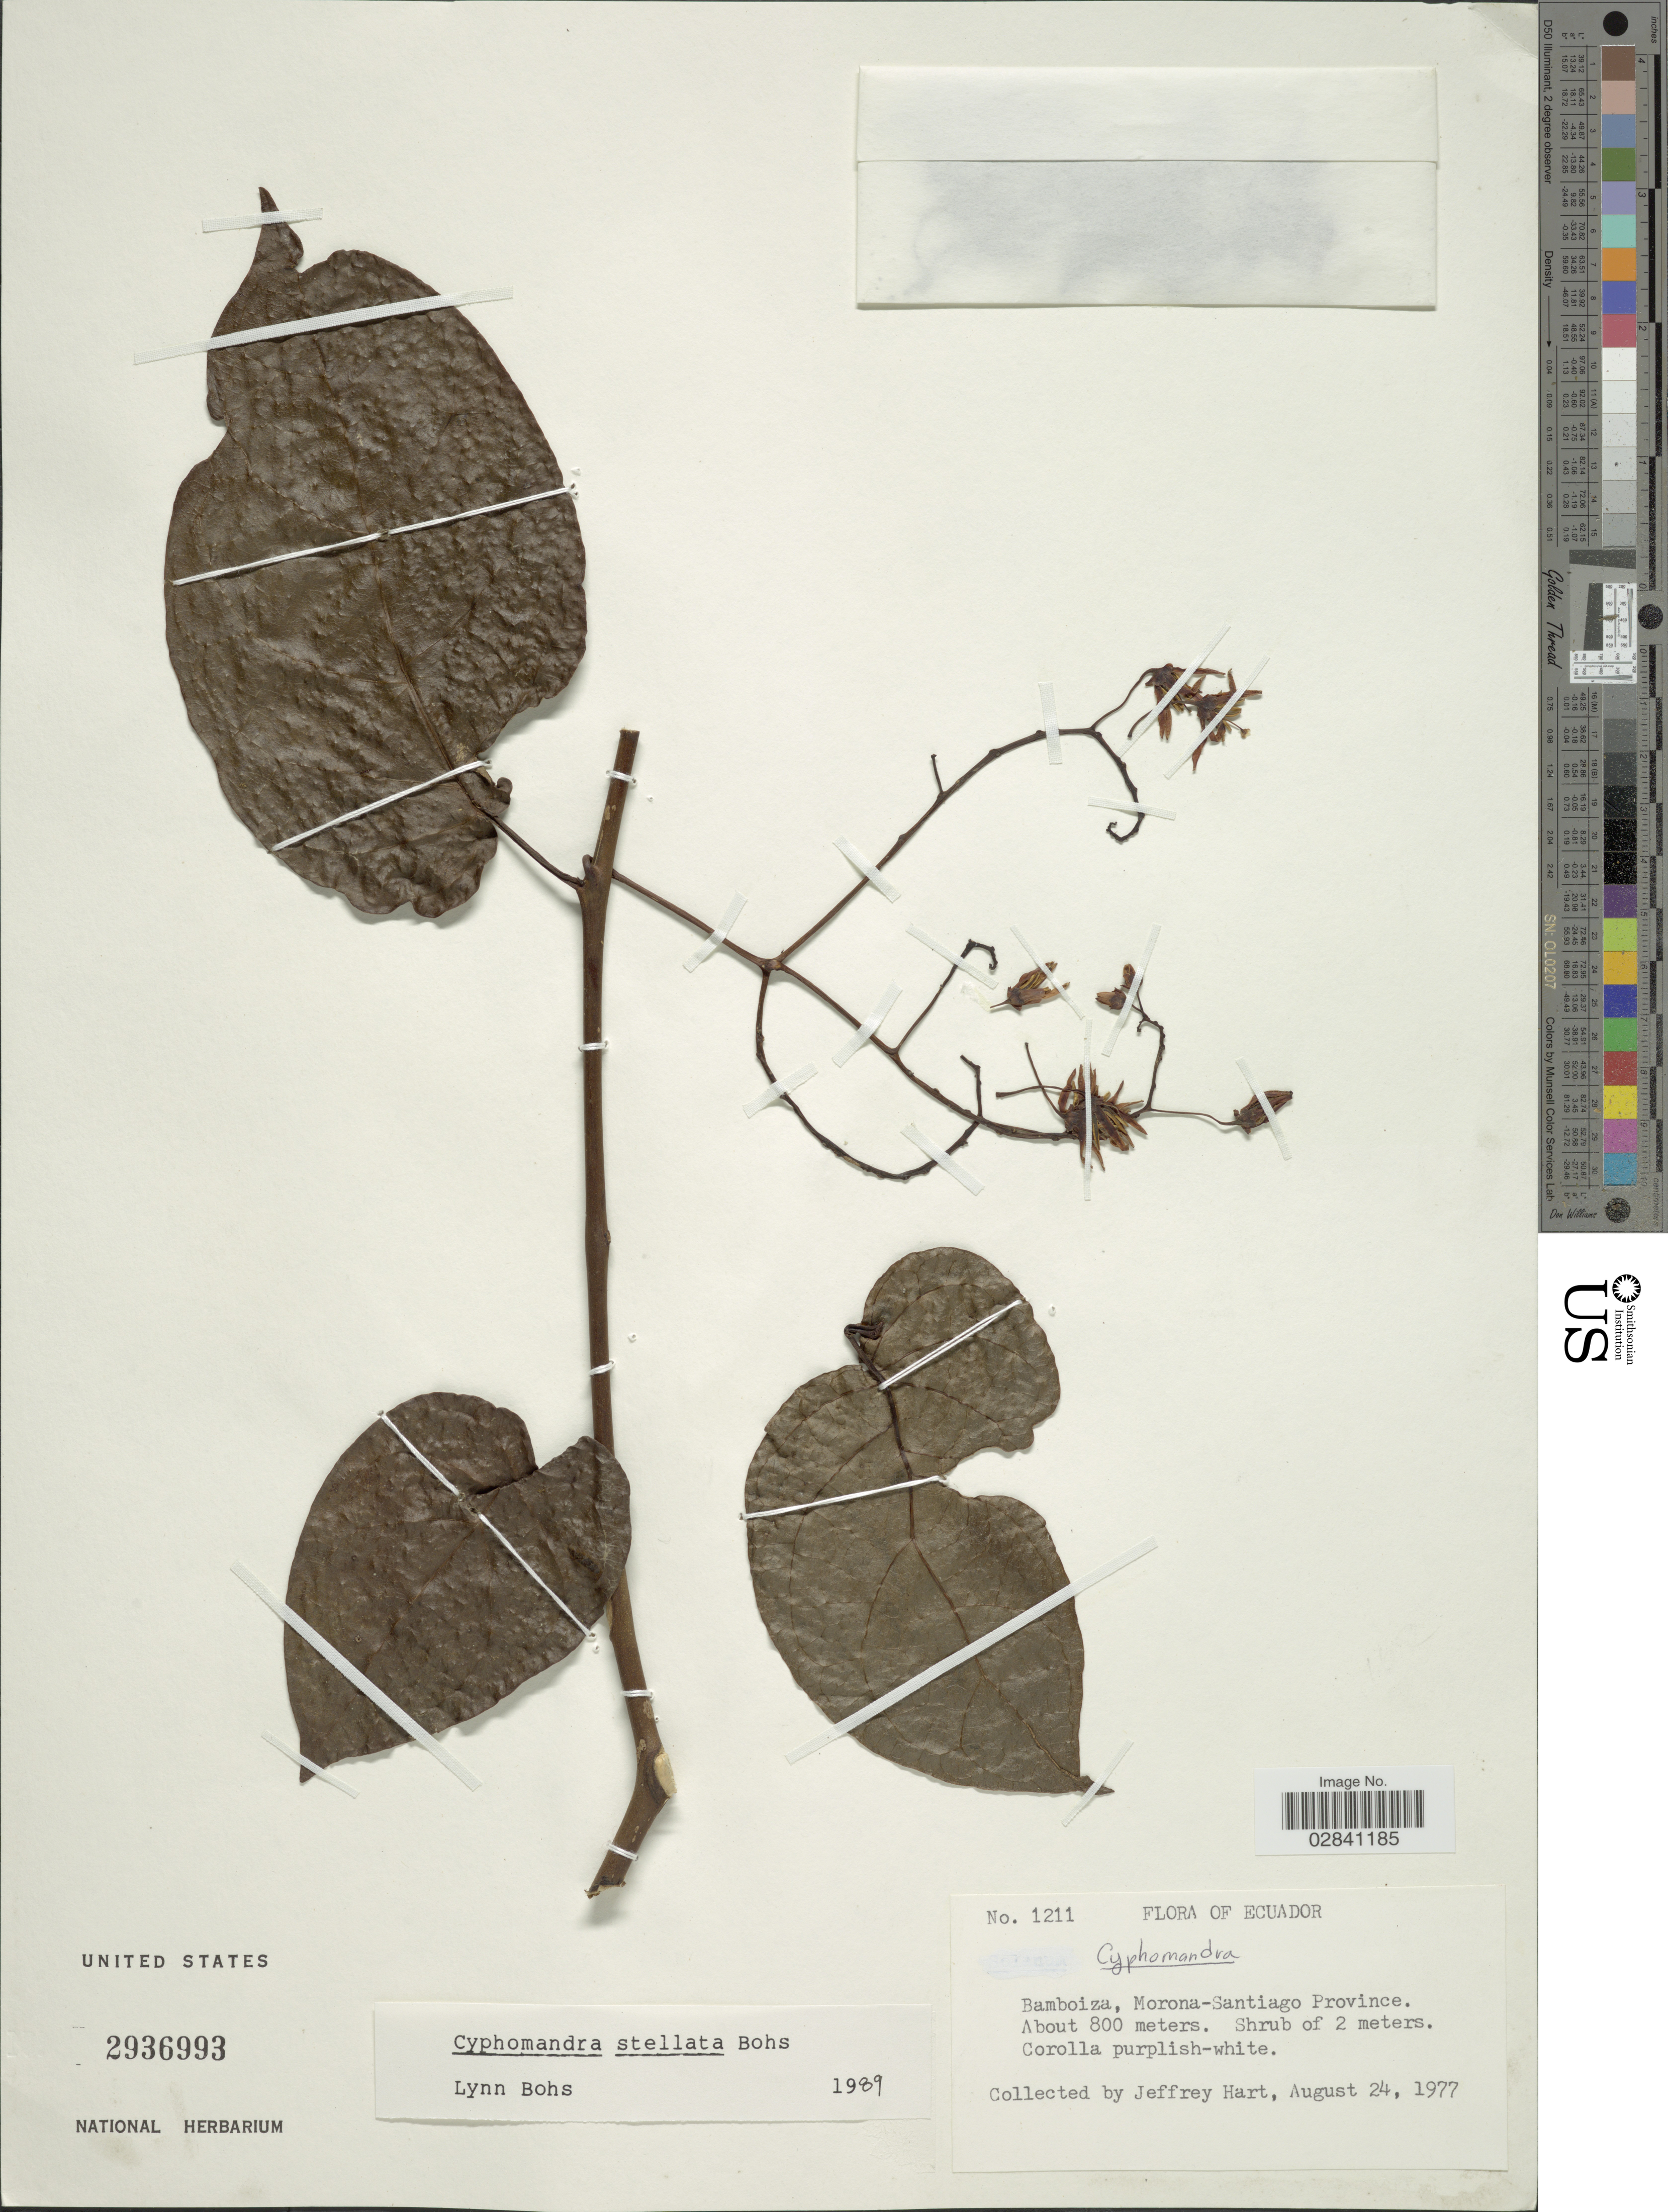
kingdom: Plantae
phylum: Tracheophyta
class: Magnoliopsida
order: Solanales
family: Solanaceae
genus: Cyphomandra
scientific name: Cyphomandra stellata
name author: Bohs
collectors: J. A. Hart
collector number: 1211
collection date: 1977-08-24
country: Ecuador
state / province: Morona-Santiago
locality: Bamboiza, Morona-Santiago Province.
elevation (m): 800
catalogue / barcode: US 2936993